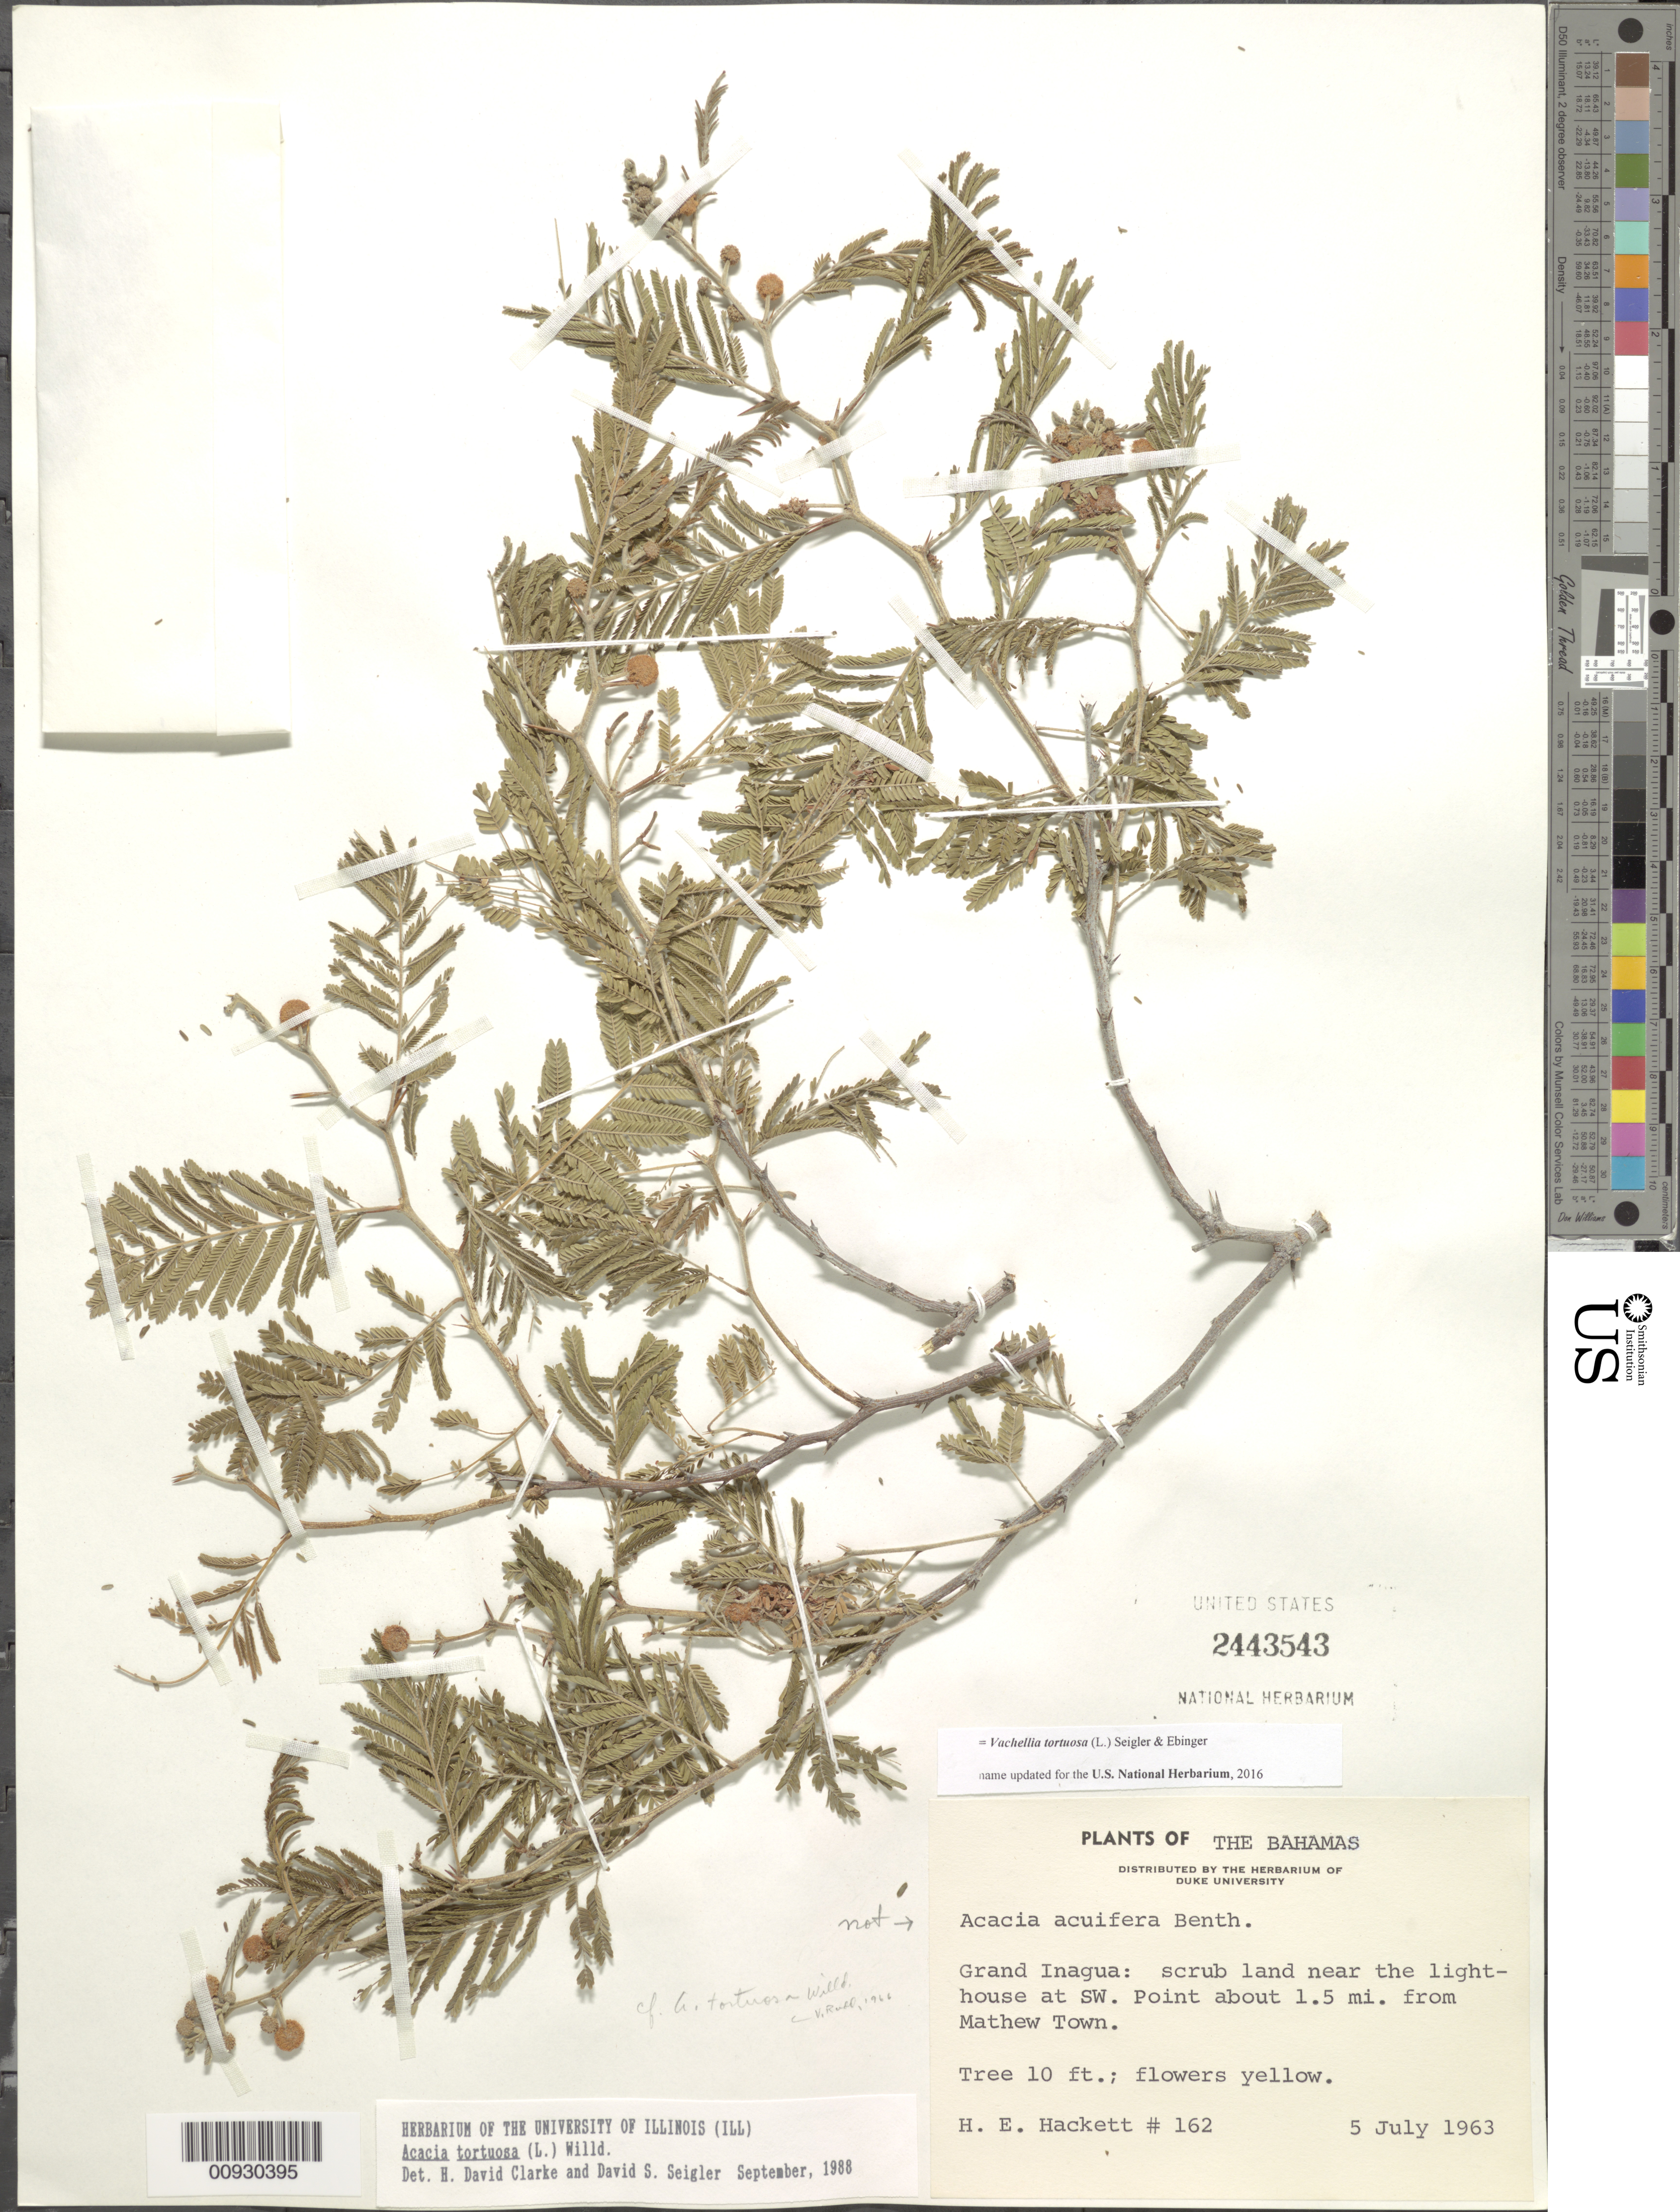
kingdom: Plantae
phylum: Tracheophyta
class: Magnoliopsida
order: Fabales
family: Fabaceae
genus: Vachellia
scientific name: Vachellia tortuosa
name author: (L.) Seigler & Ebinger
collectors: H. E. Hackett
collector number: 162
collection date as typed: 05 Jul 1963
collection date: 1963-07-05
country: Bahamas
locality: Grand Iangua: scrub land near the lighthouse at SW point about 1.5 mi. from Mathew Town.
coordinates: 0 N, 0 E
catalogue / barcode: US 2443543